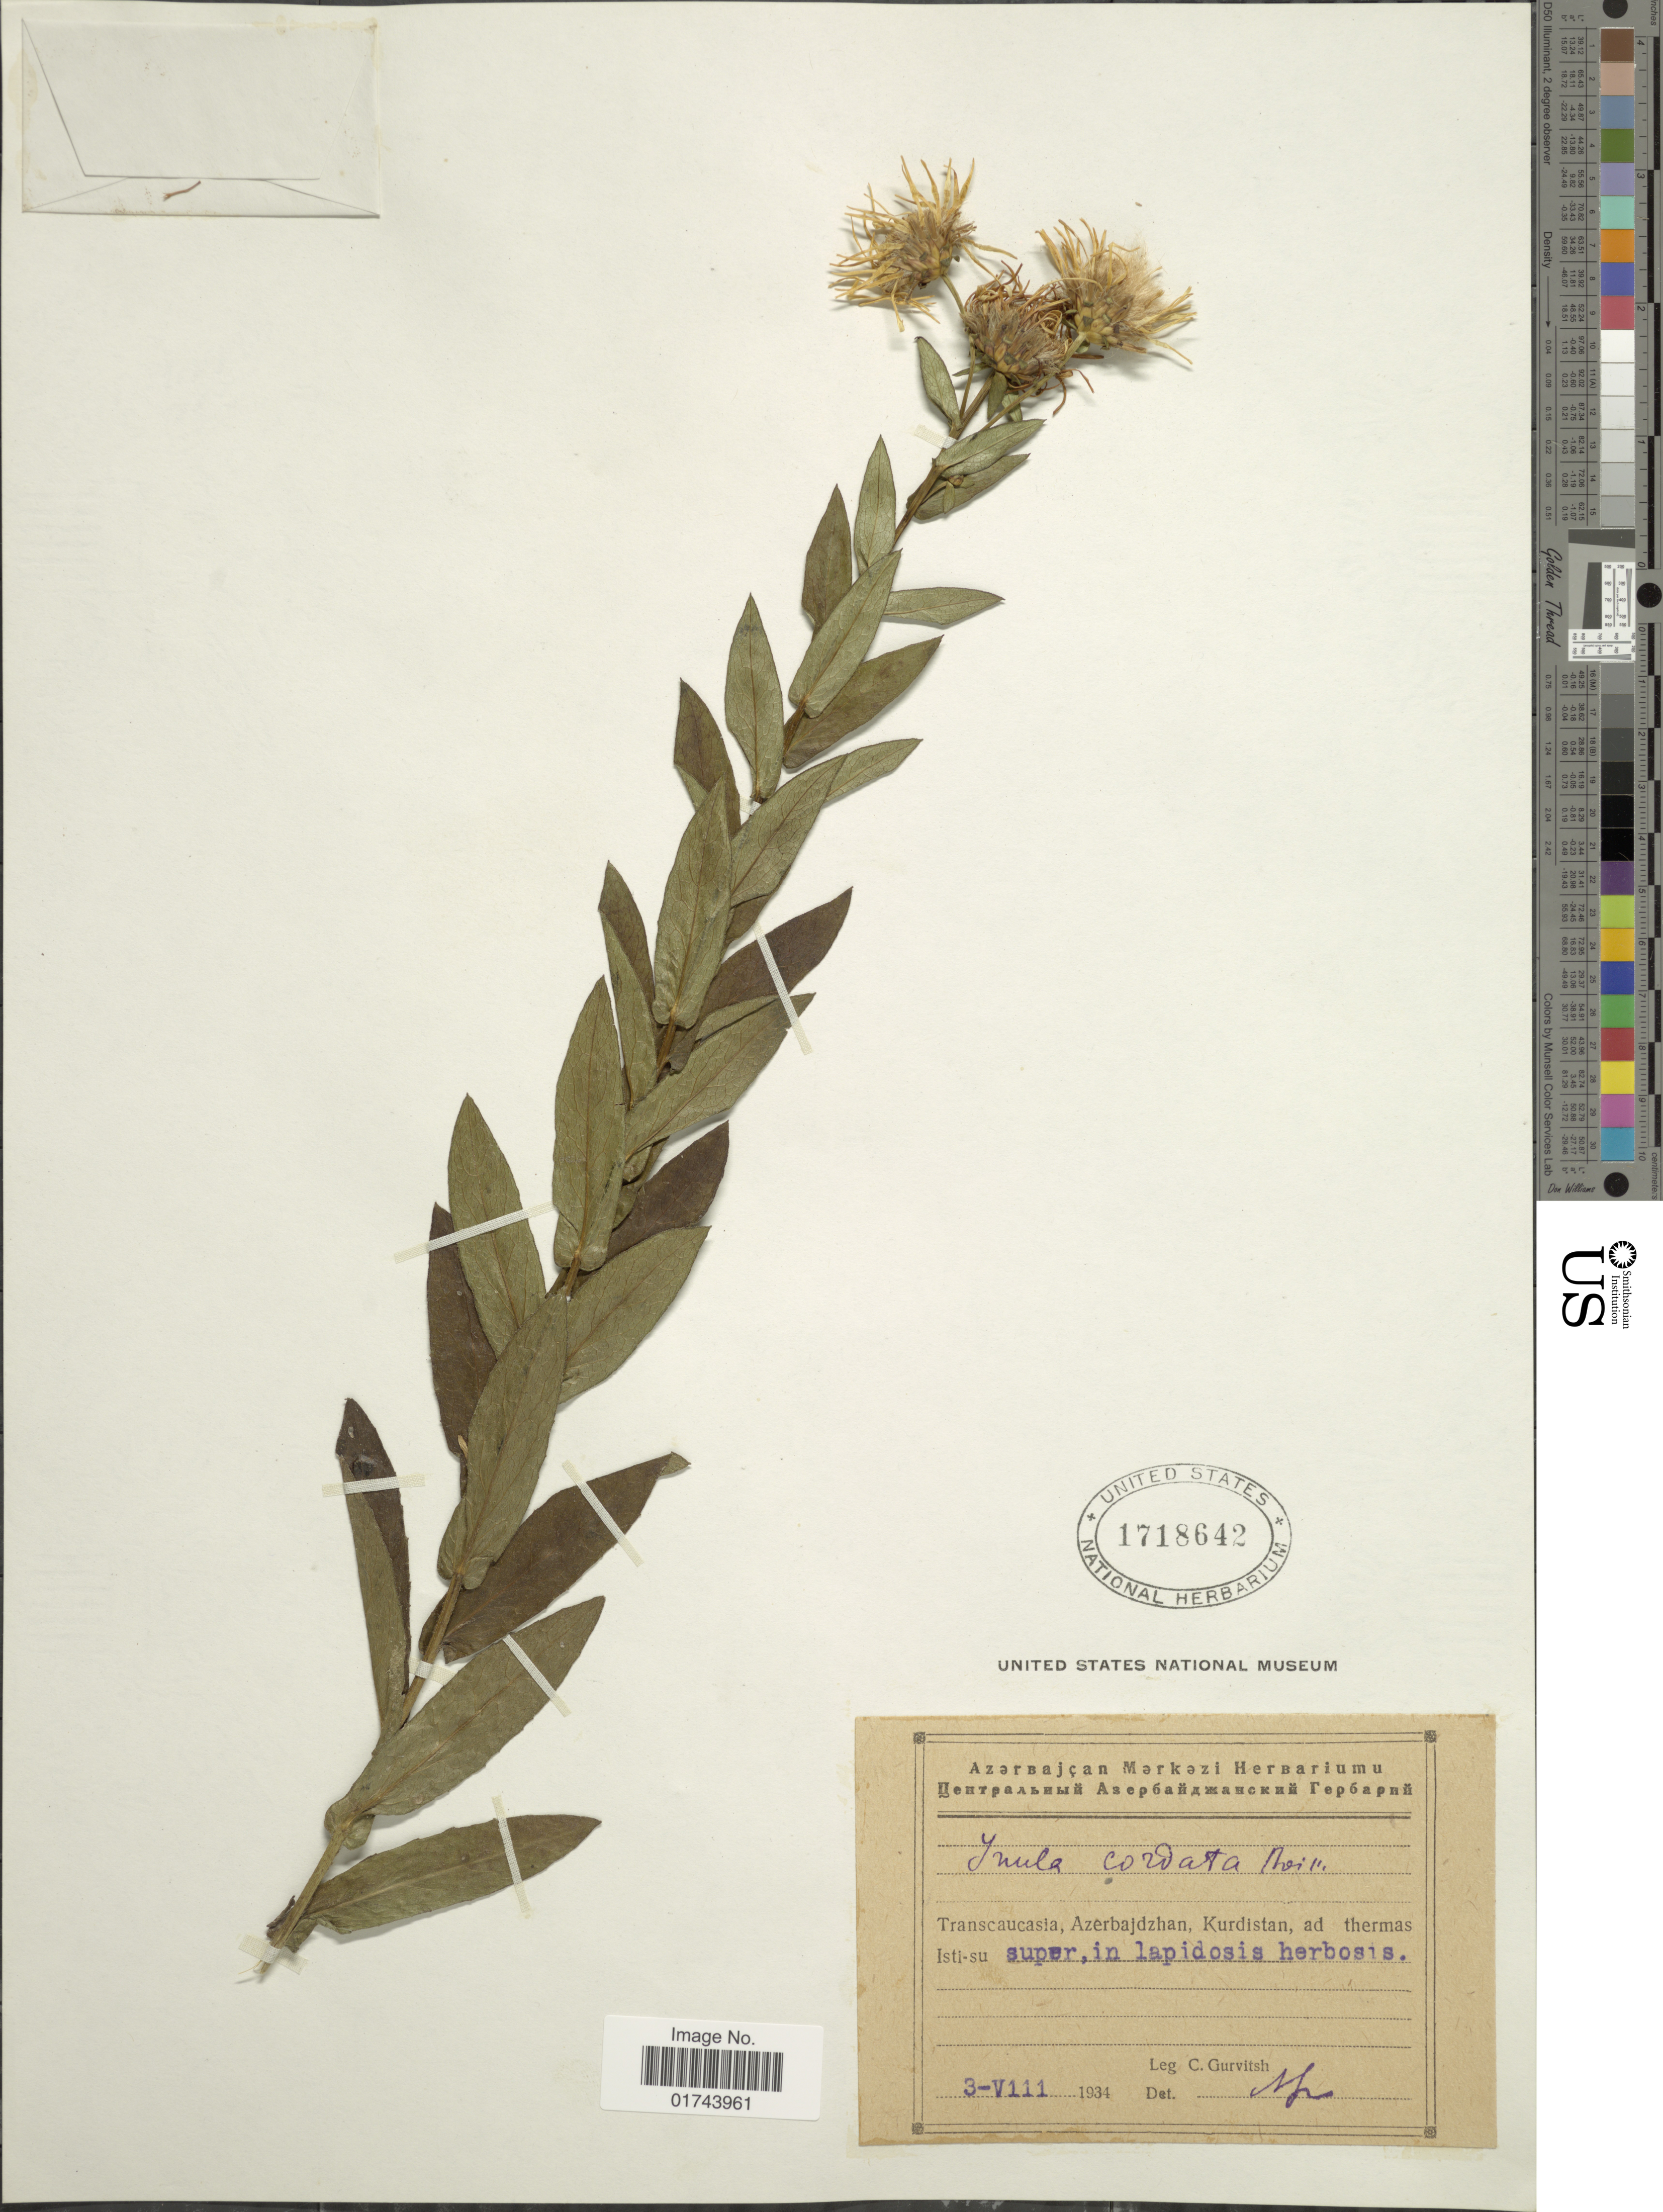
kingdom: Plantae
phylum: Tracheophyta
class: Magnoliopsida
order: Asterales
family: Asteraceae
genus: Inula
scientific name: Inula cordata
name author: Boiss.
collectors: C. Gurvitsh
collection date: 1934-08-03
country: Azerbaijan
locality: Transcaucasia, Azerbajdzhan, Kurdistan, ad thermas Isti-su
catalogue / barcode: US 1718642